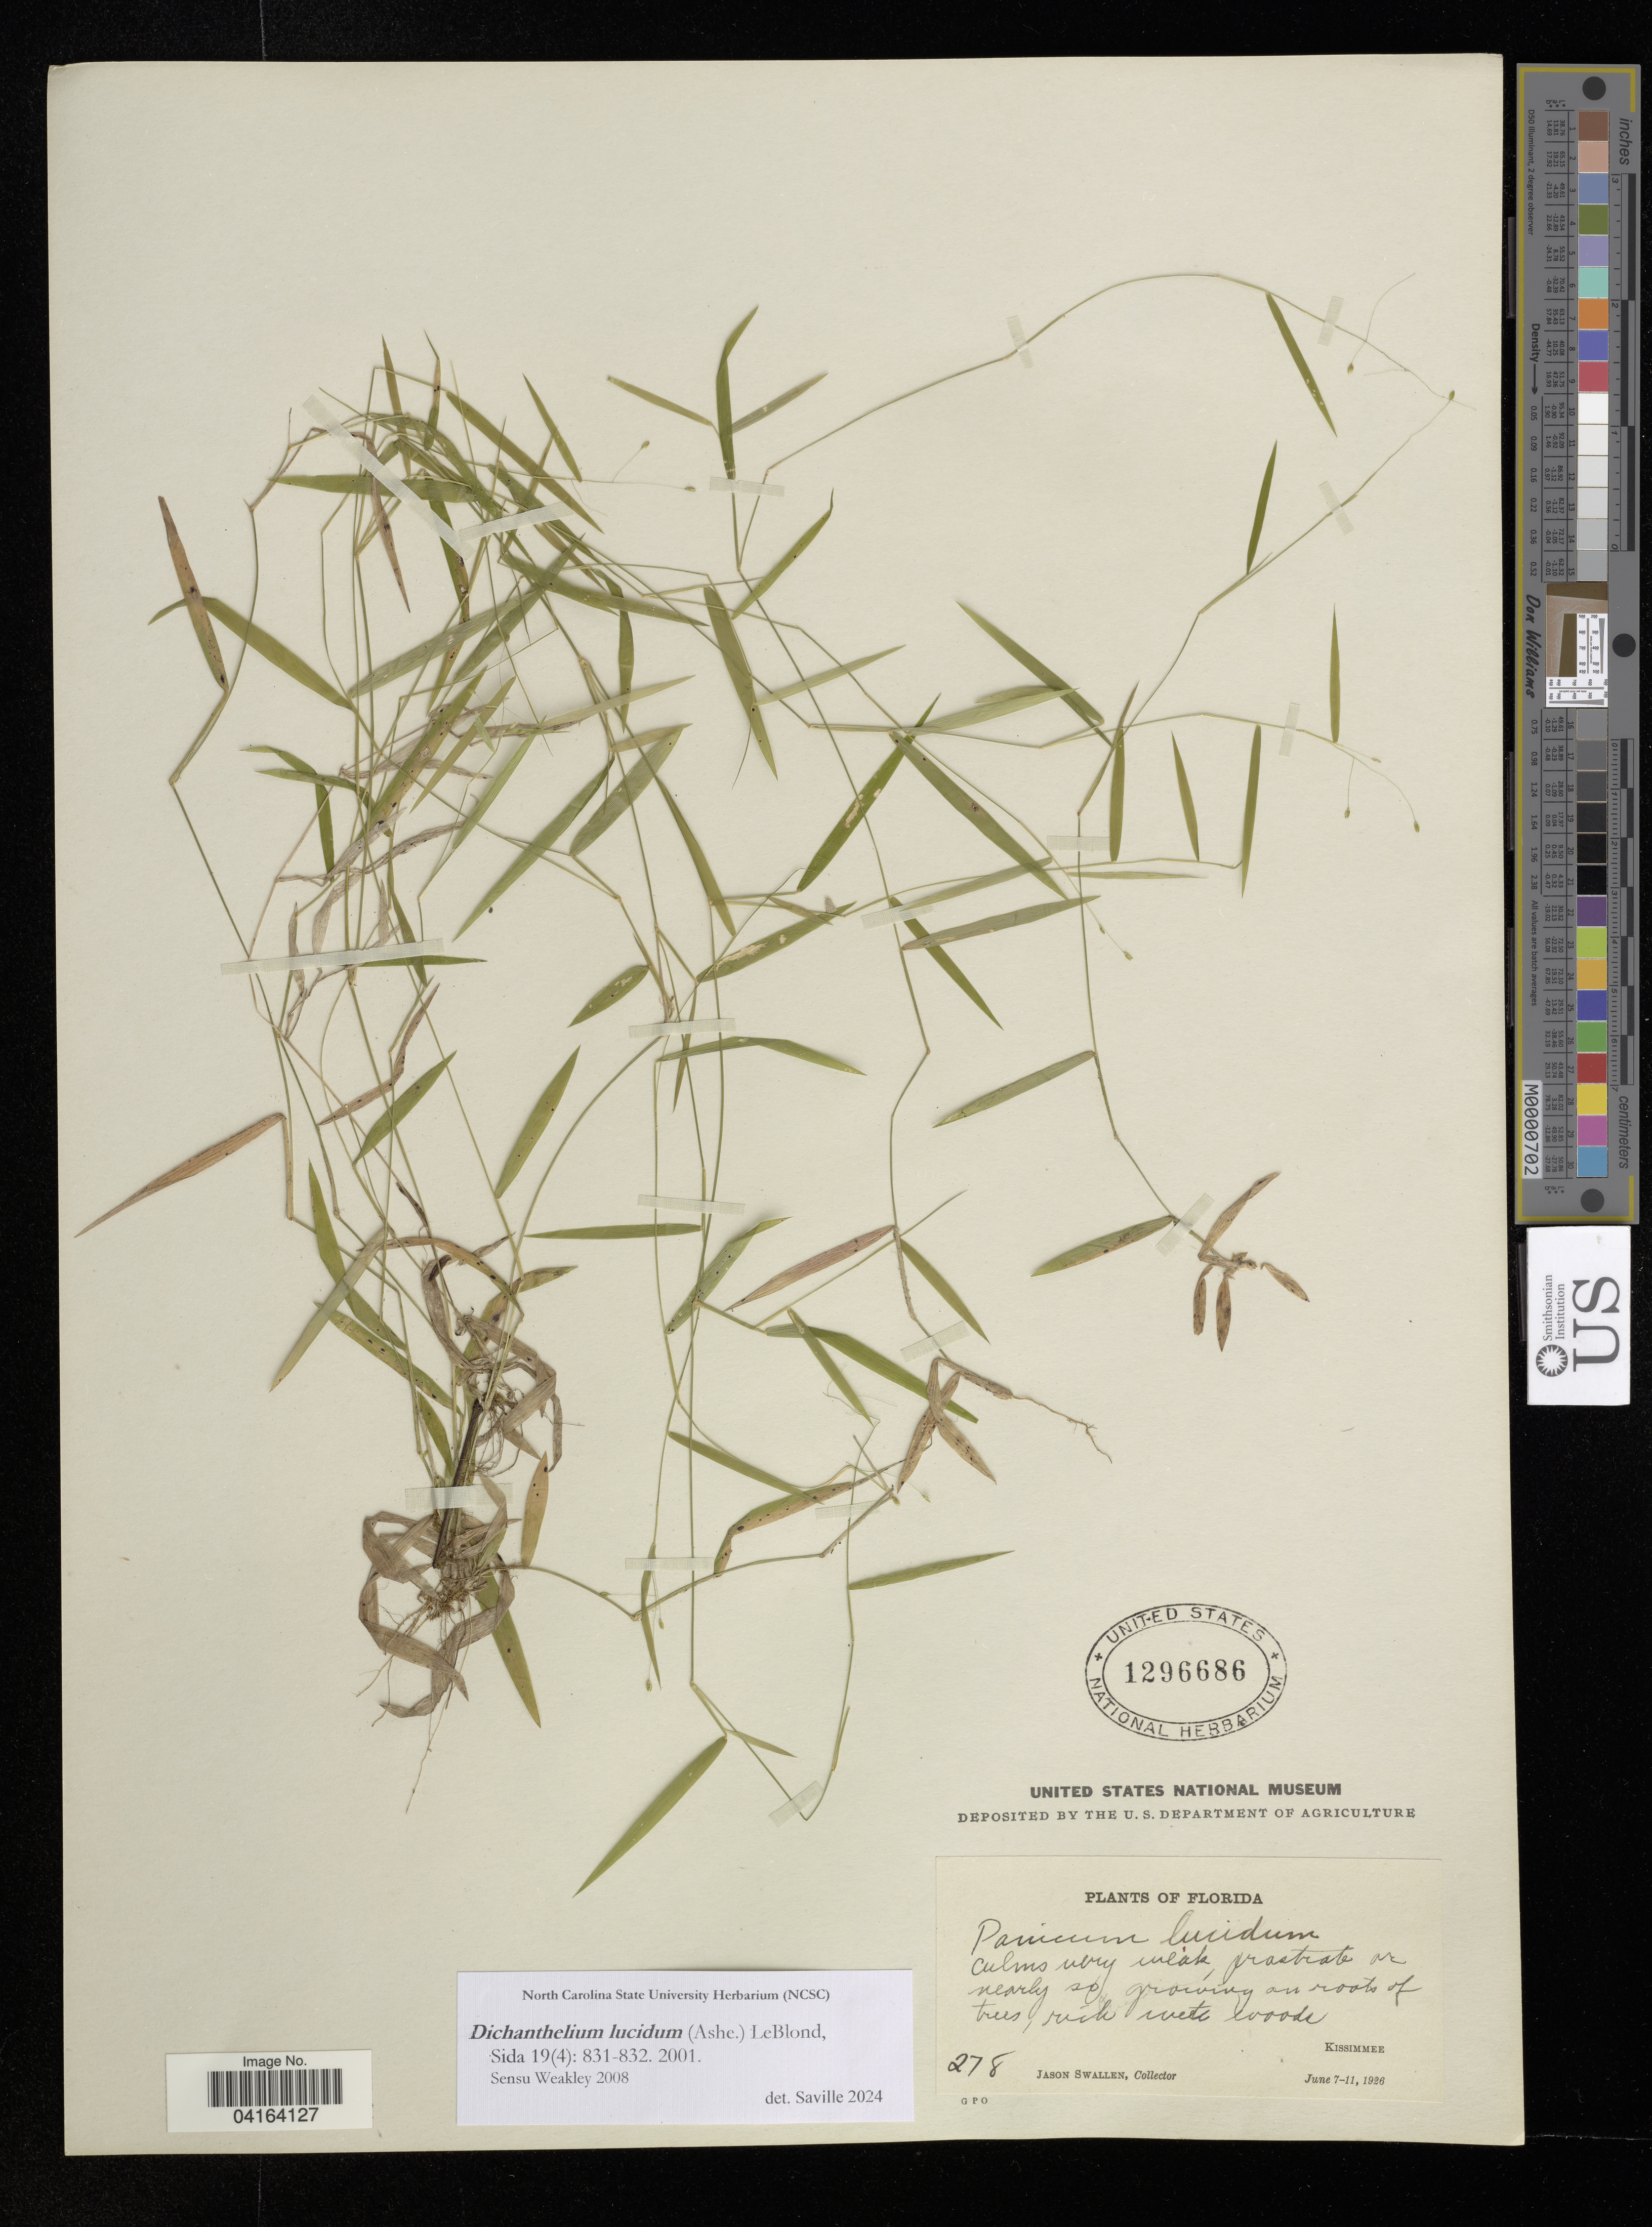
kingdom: Plantae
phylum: Tracheophyta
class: Liliopsida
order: Poales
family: Poaceae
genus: Dichanthelium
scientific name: Dichanthelium lucidum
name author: (Ashe) LeBlond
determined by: Saville, A. C., (NCSC), North Carolina State University (UNITED STATES)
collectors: J. R. Swallen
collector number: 278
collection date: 1926-06-07/1926-06-11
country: United States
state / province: Florida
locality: Kissimmee.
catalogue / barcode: US 1296686